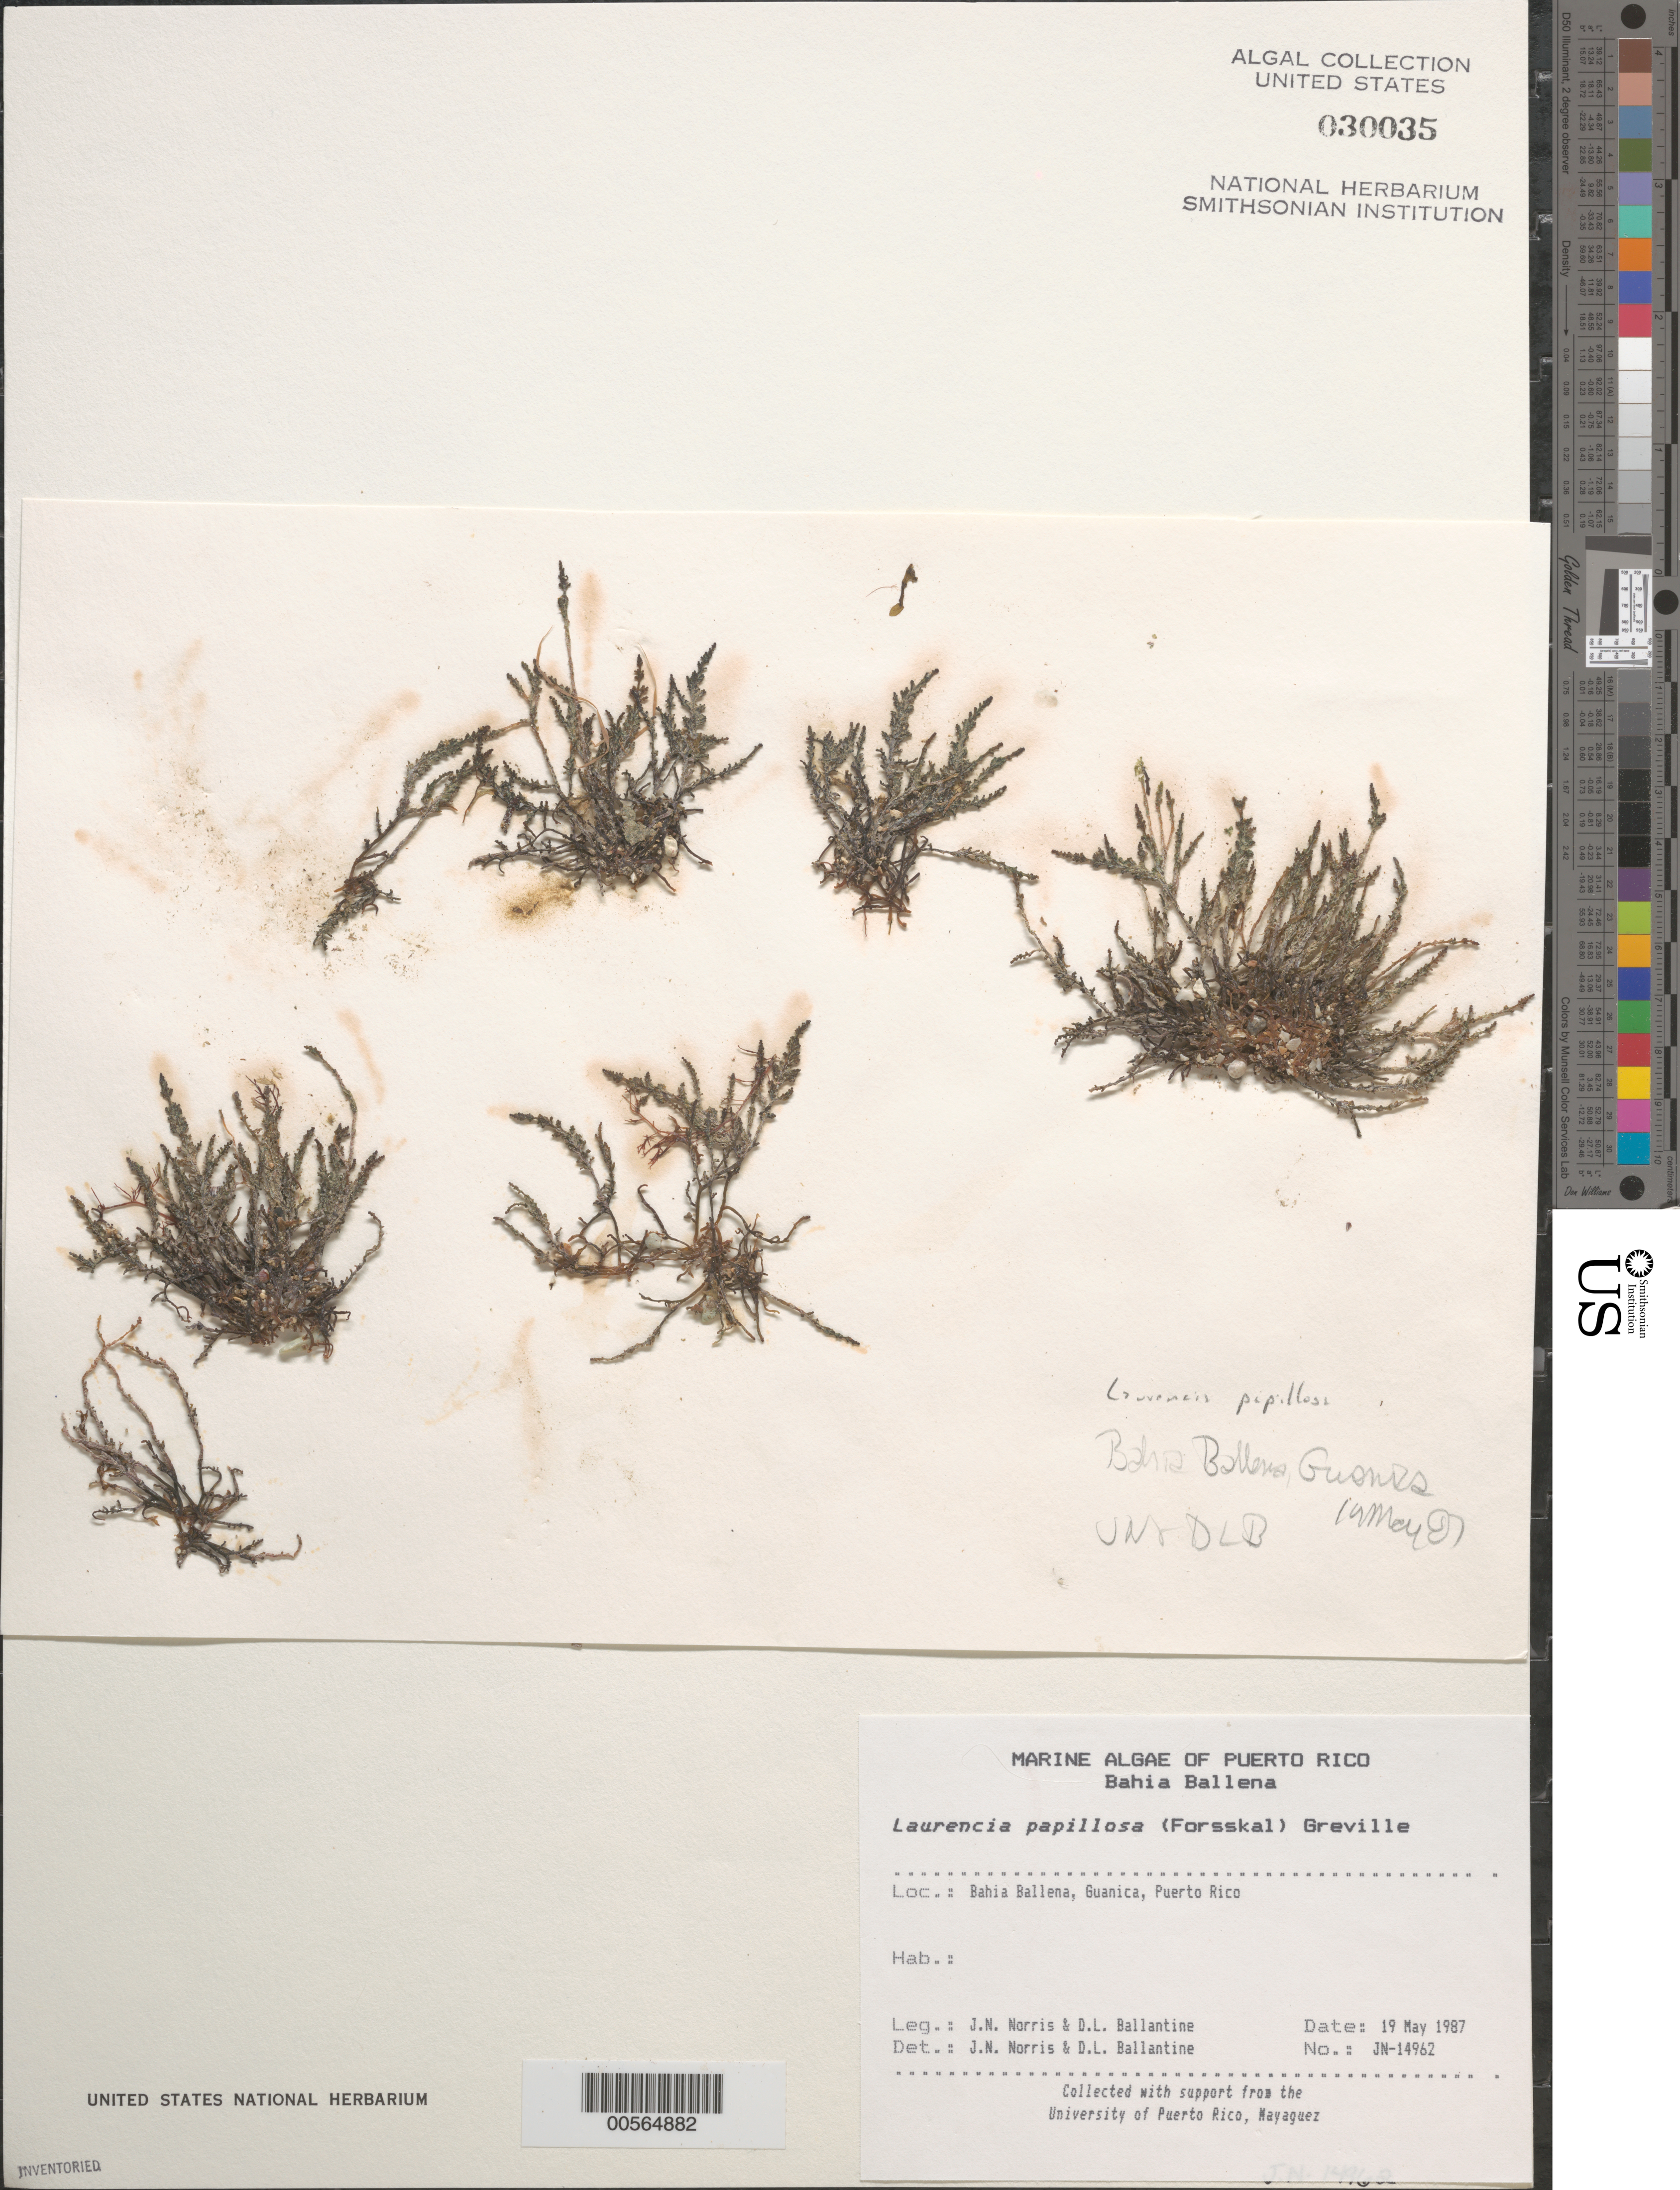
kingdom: Plantae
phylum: Rhodophyta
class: Florideophyceae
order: Ceramiales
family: Rhodomelaceae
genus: Palisada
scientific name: Palisada perforata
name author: (Bory) K.W. Nam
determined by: Algae name updating Project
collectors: J. N. Norris & D.L. Ballantine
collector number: JN-14962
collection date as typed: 19 May 1987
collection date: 1987-05-19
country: Puerto Rico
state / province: Guanica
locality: Bahia Ballena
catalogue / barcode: US 30035